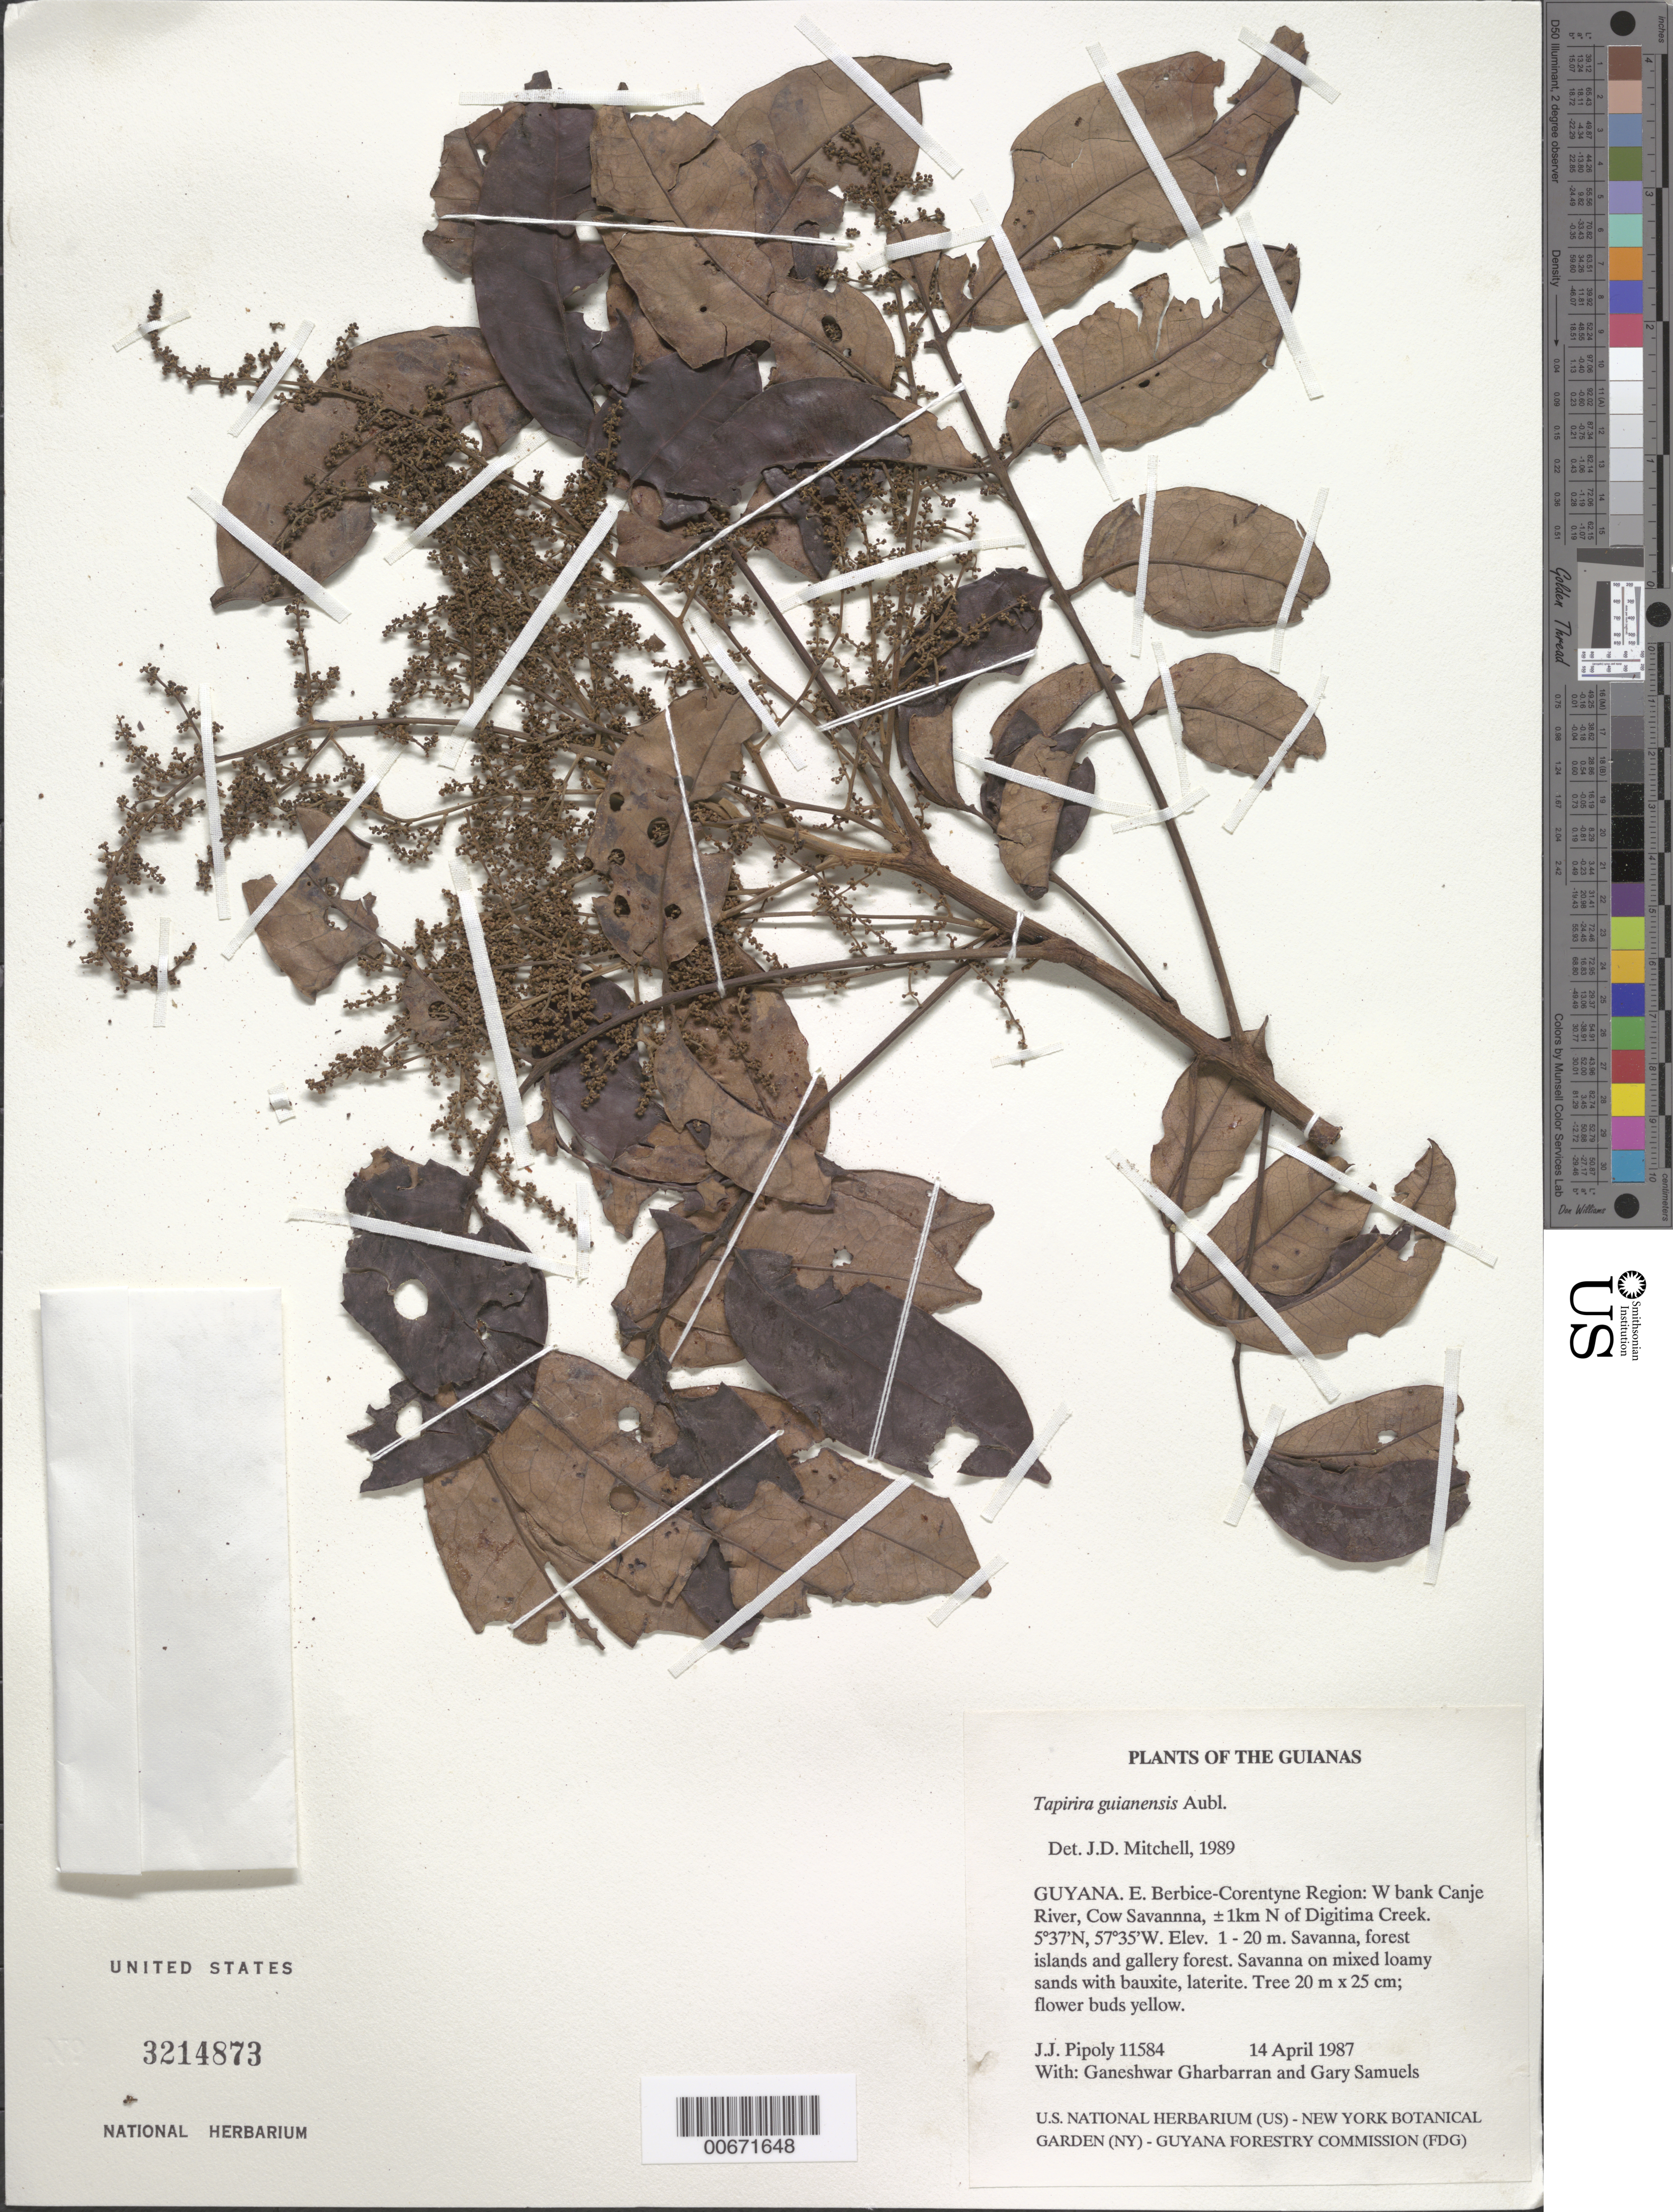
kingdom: Plantae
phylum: Tracheophyta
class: Magnoliopsida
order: Sapindales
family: Anacardiaceae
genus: Tapirira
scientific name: Tapirira guianensis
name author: Aubl.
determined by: Mitchell, John D.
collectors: J. J. Pipoly, G. Gharbarran & G. Samuels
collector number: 11584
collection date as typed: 14 April 1987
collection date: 1987-04-14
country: Guyana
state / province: E. Berbice-Corentyne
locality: W bank Canje River, Cow Savanna, ±1km N of Digitima Creek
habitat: Savanna, forest islands and gallery forest. Savanna on mixed loamy sands with bauxite, laterite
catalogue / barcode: US 3214873